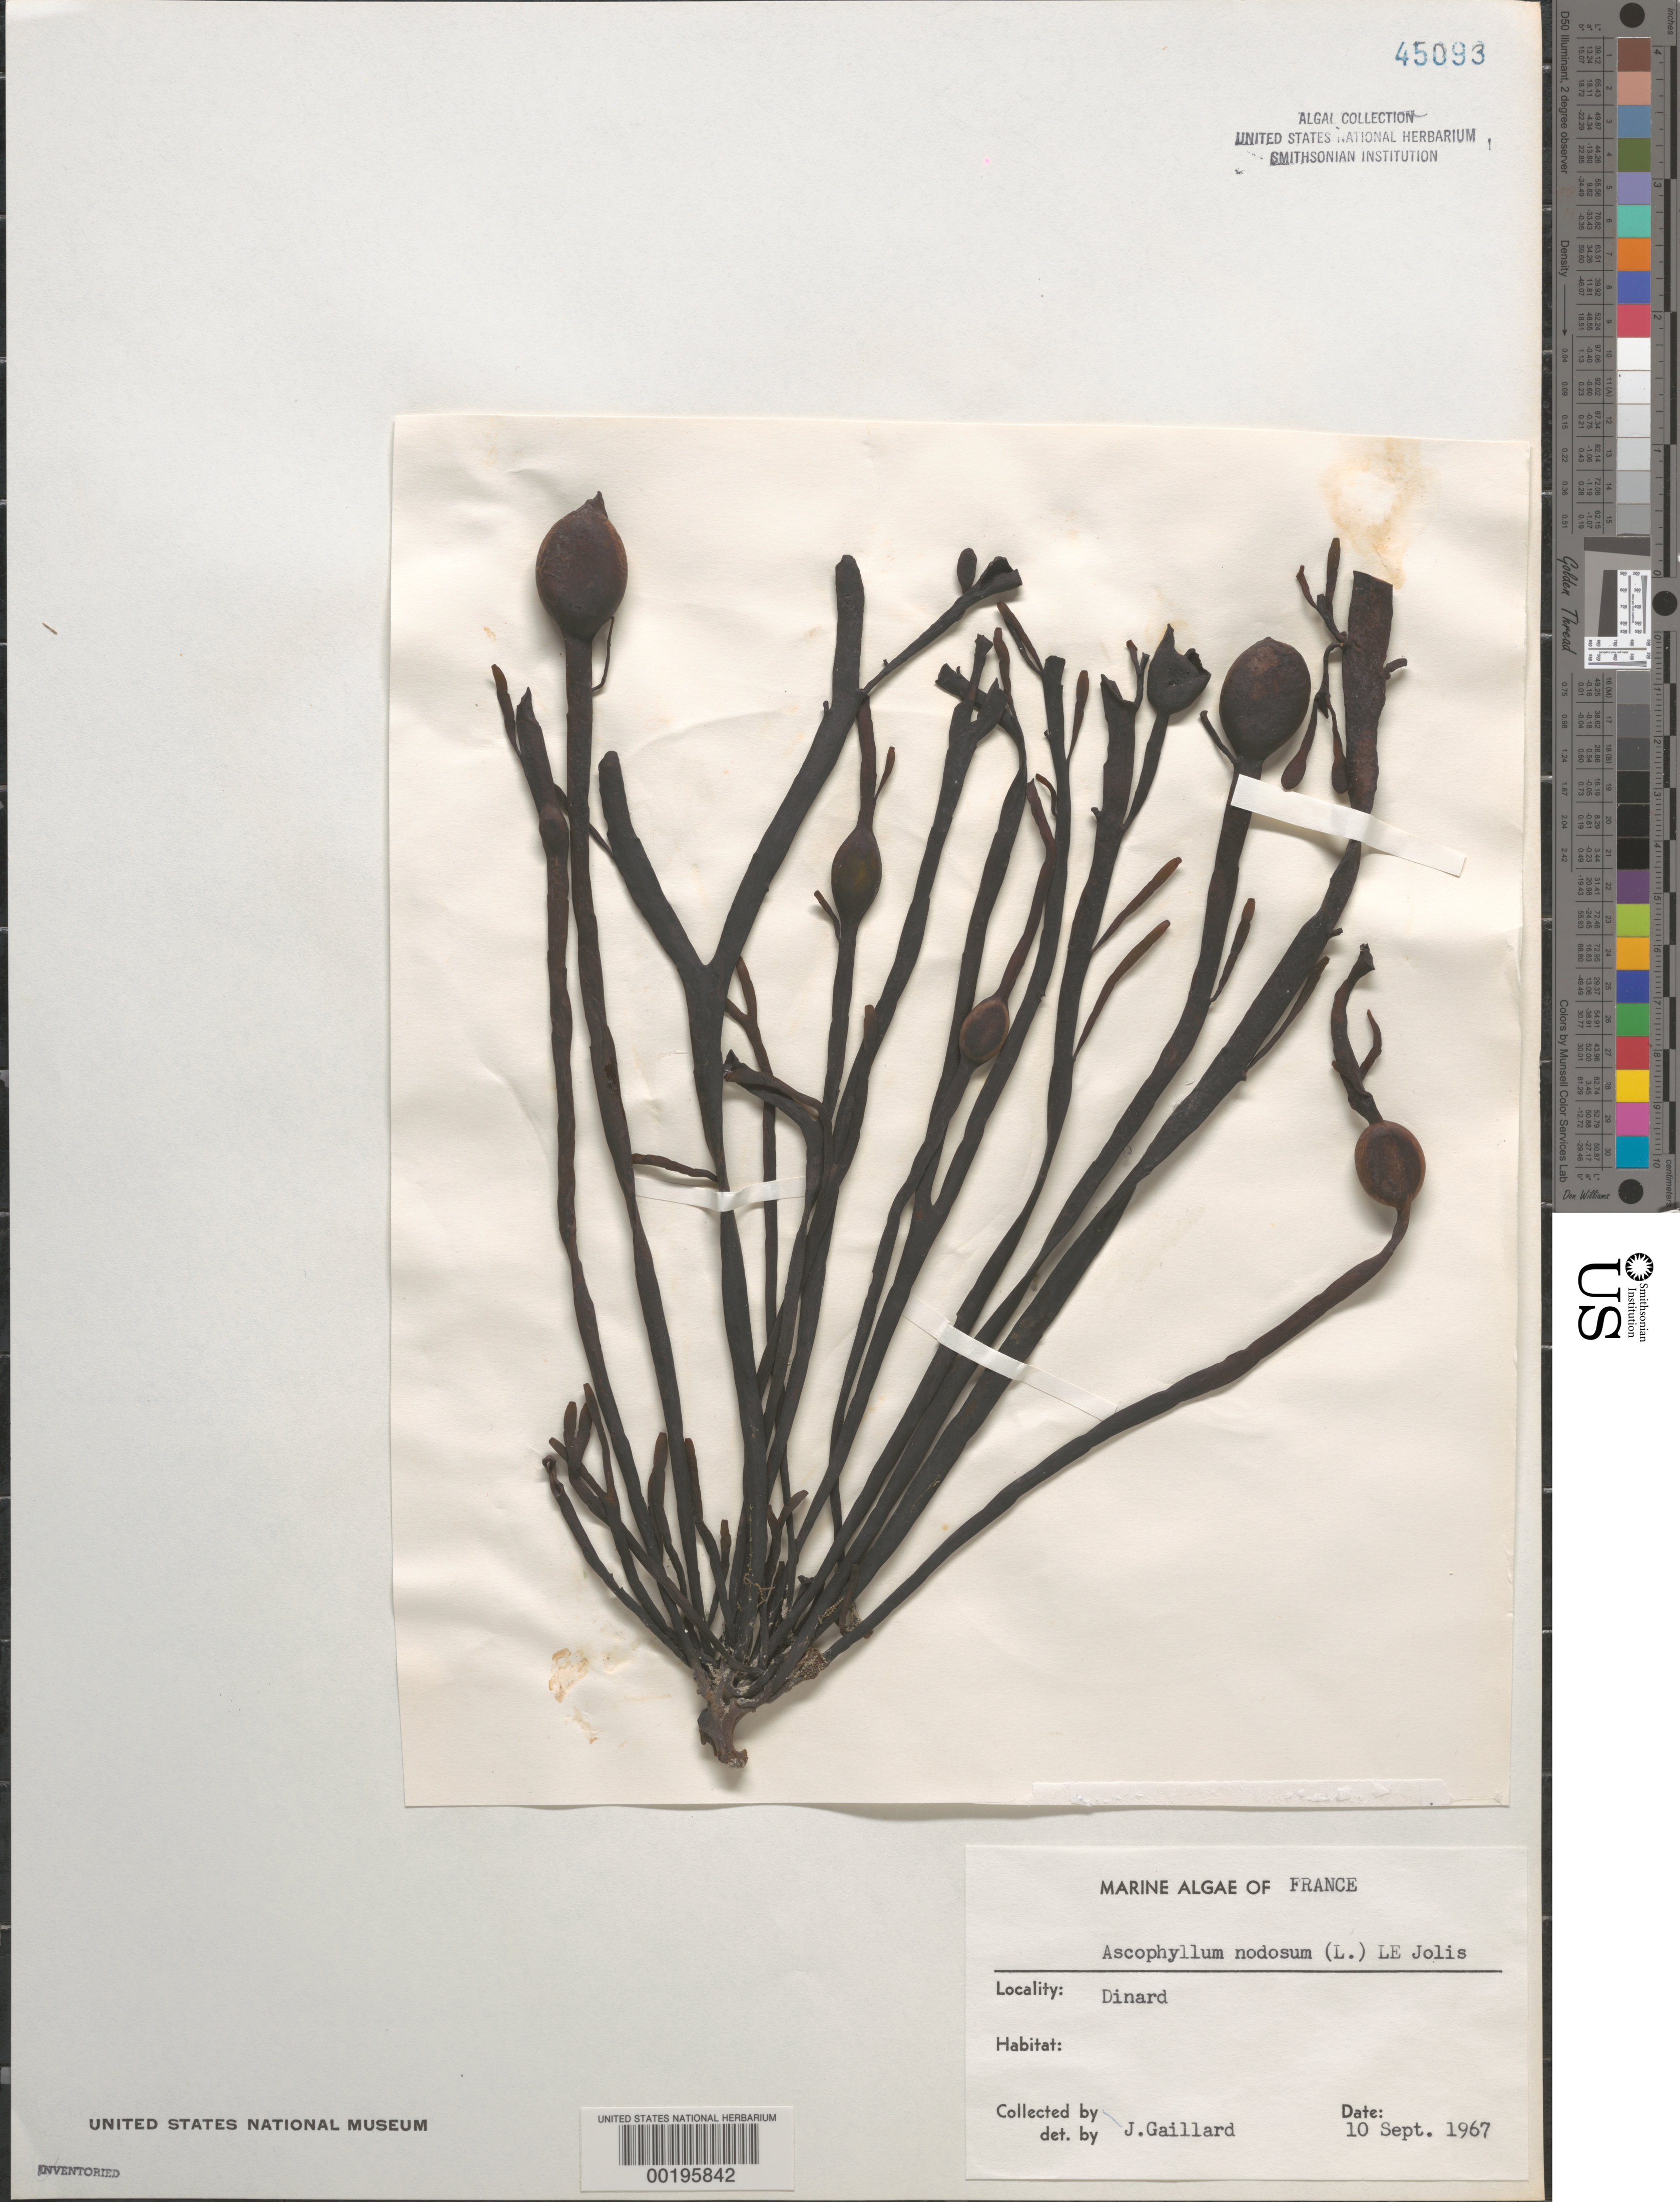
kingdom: Chromista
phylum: Ochrophyta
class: Phaeophyceae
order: Fucales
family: Fucaceae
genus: Ascophyllum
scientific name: Ascophyllum nodosum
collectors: J. Gaillard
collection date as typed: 10 Sep 1967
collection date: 1967-09-10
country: France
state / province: Bretagne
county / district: Ille-et-Vilaine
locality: Dinard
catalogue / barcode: US 45093